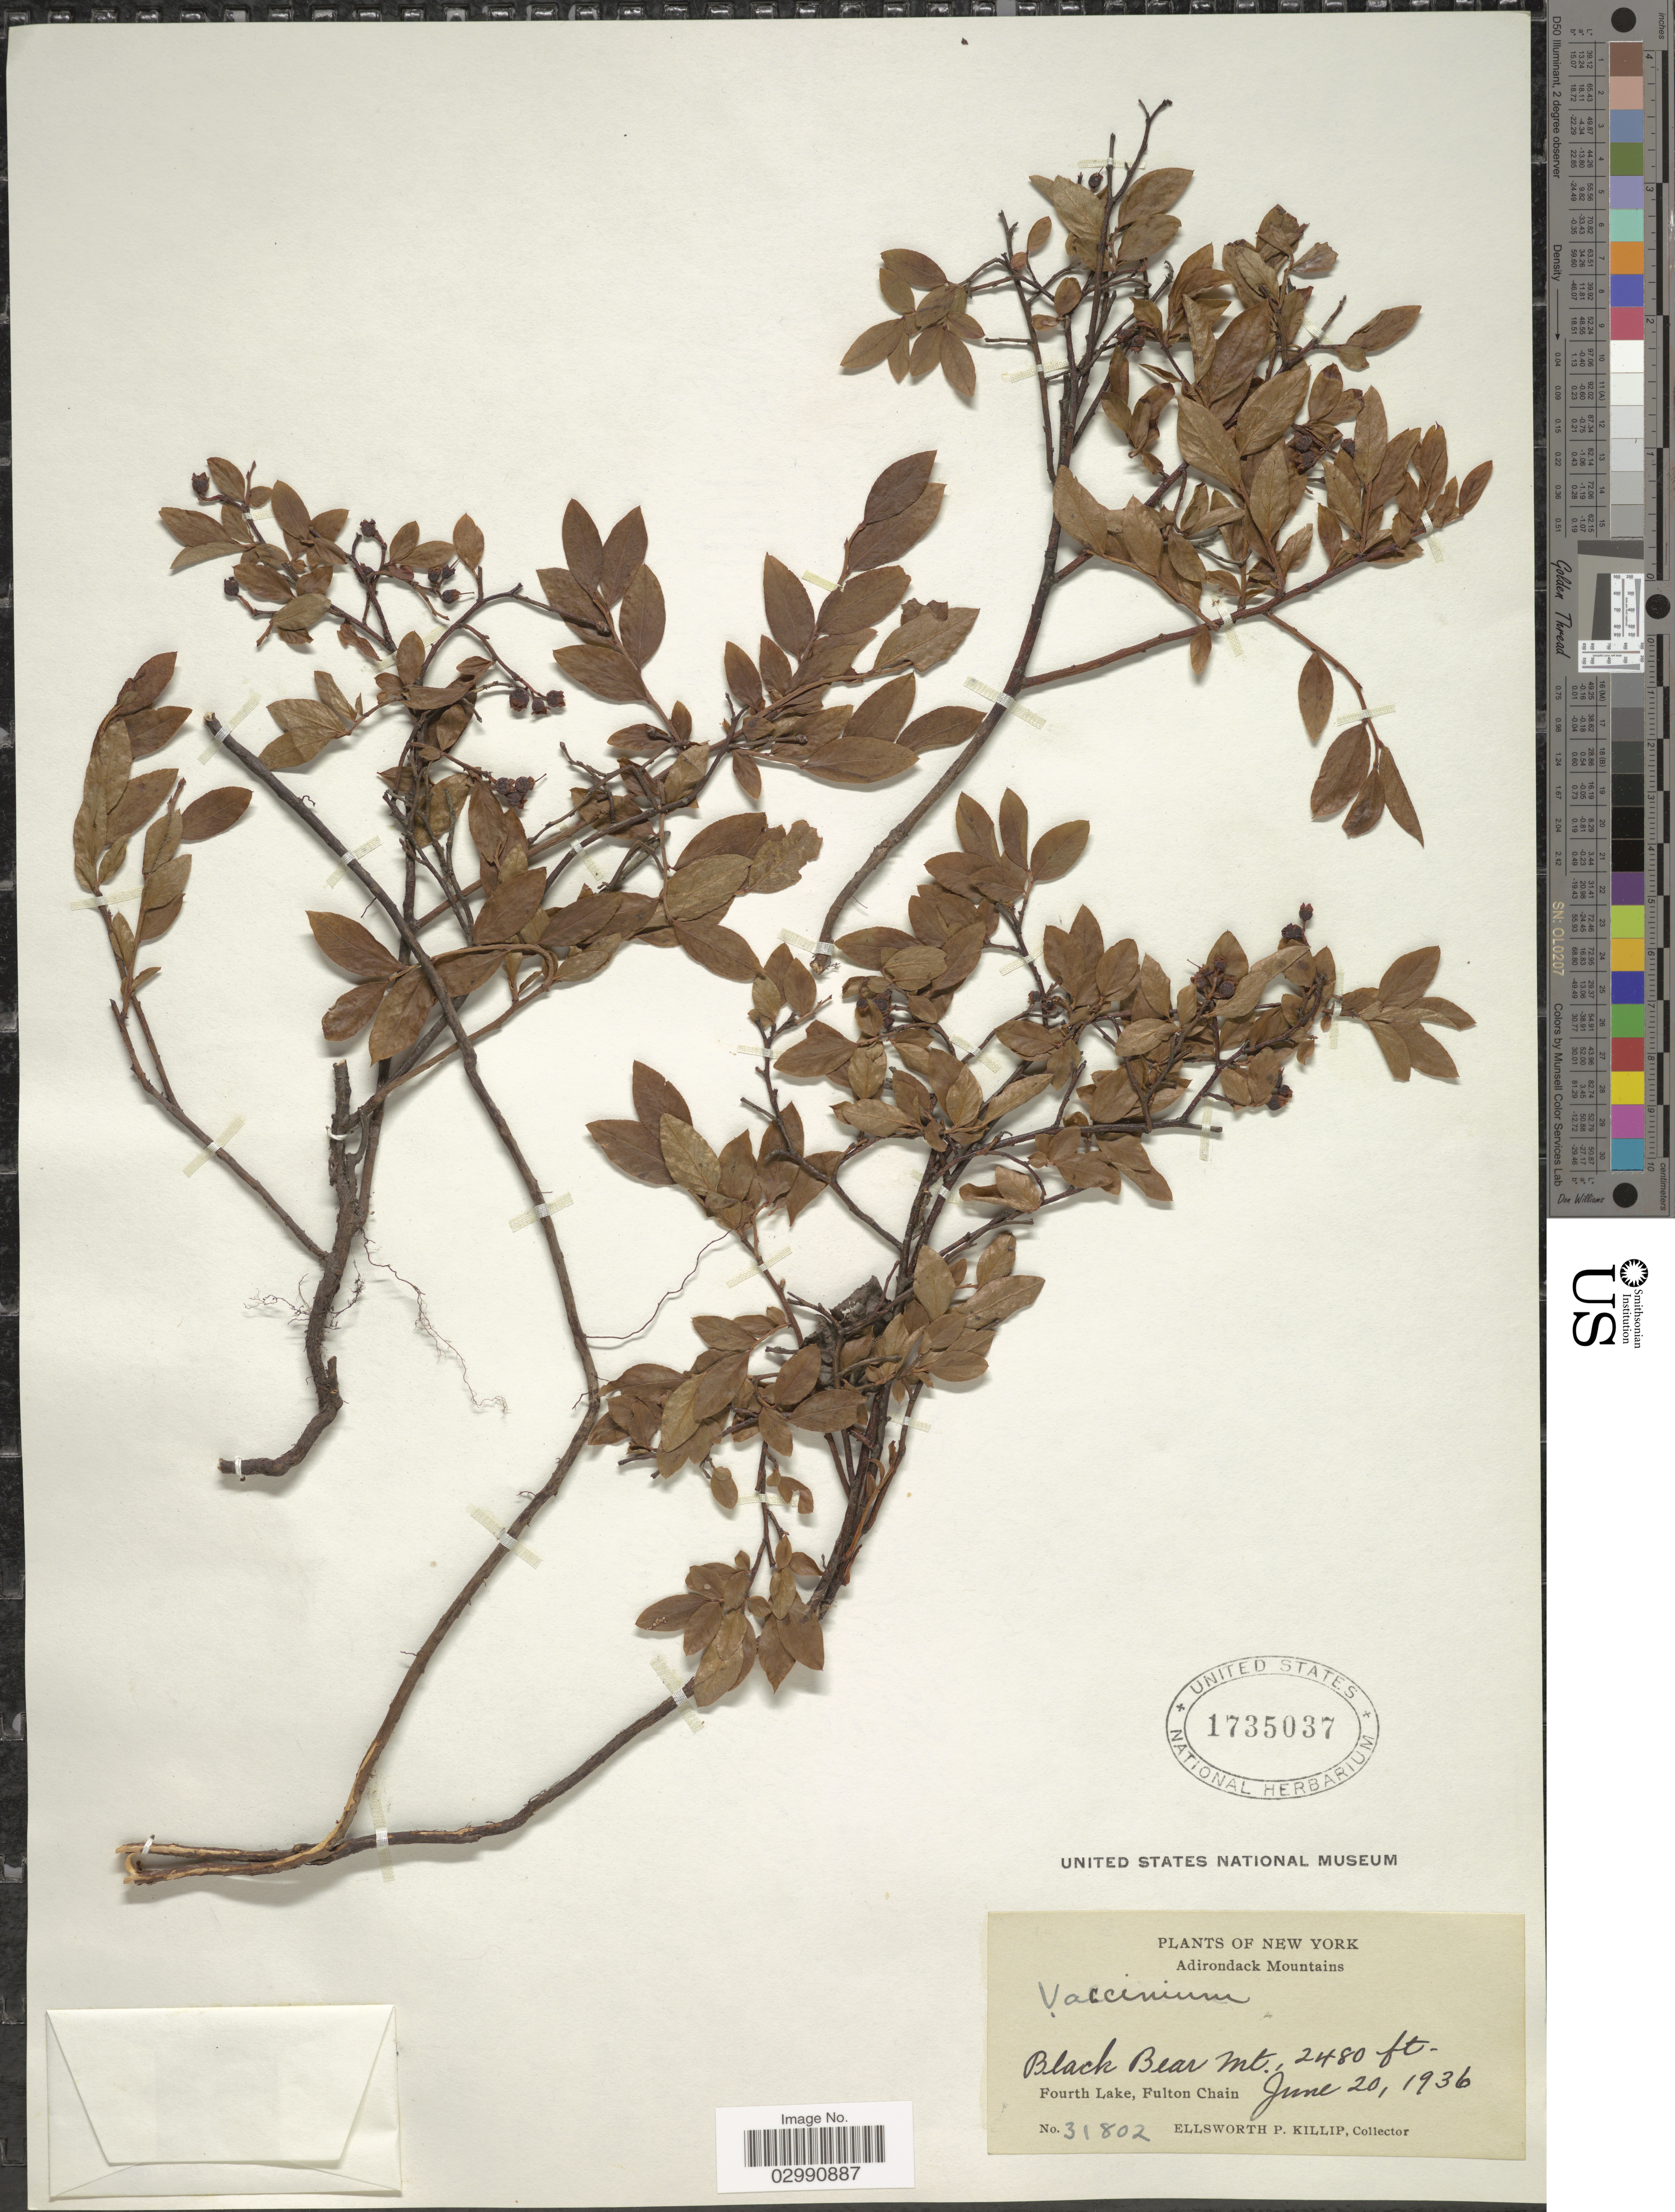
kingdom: Plantae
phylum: Tracheophyta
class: Magnoliopsida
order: Ericales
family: Ericaceae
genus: Vaccinium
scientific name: Vaccinium sp.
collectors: E. P. Killip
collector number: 318022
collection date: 1936-06-20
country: United States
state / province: New York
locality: Adirondack Mountains. Black Bear Mt. Fourth Lake, Fulton Chain.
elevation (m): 756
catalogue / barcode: US 1735037